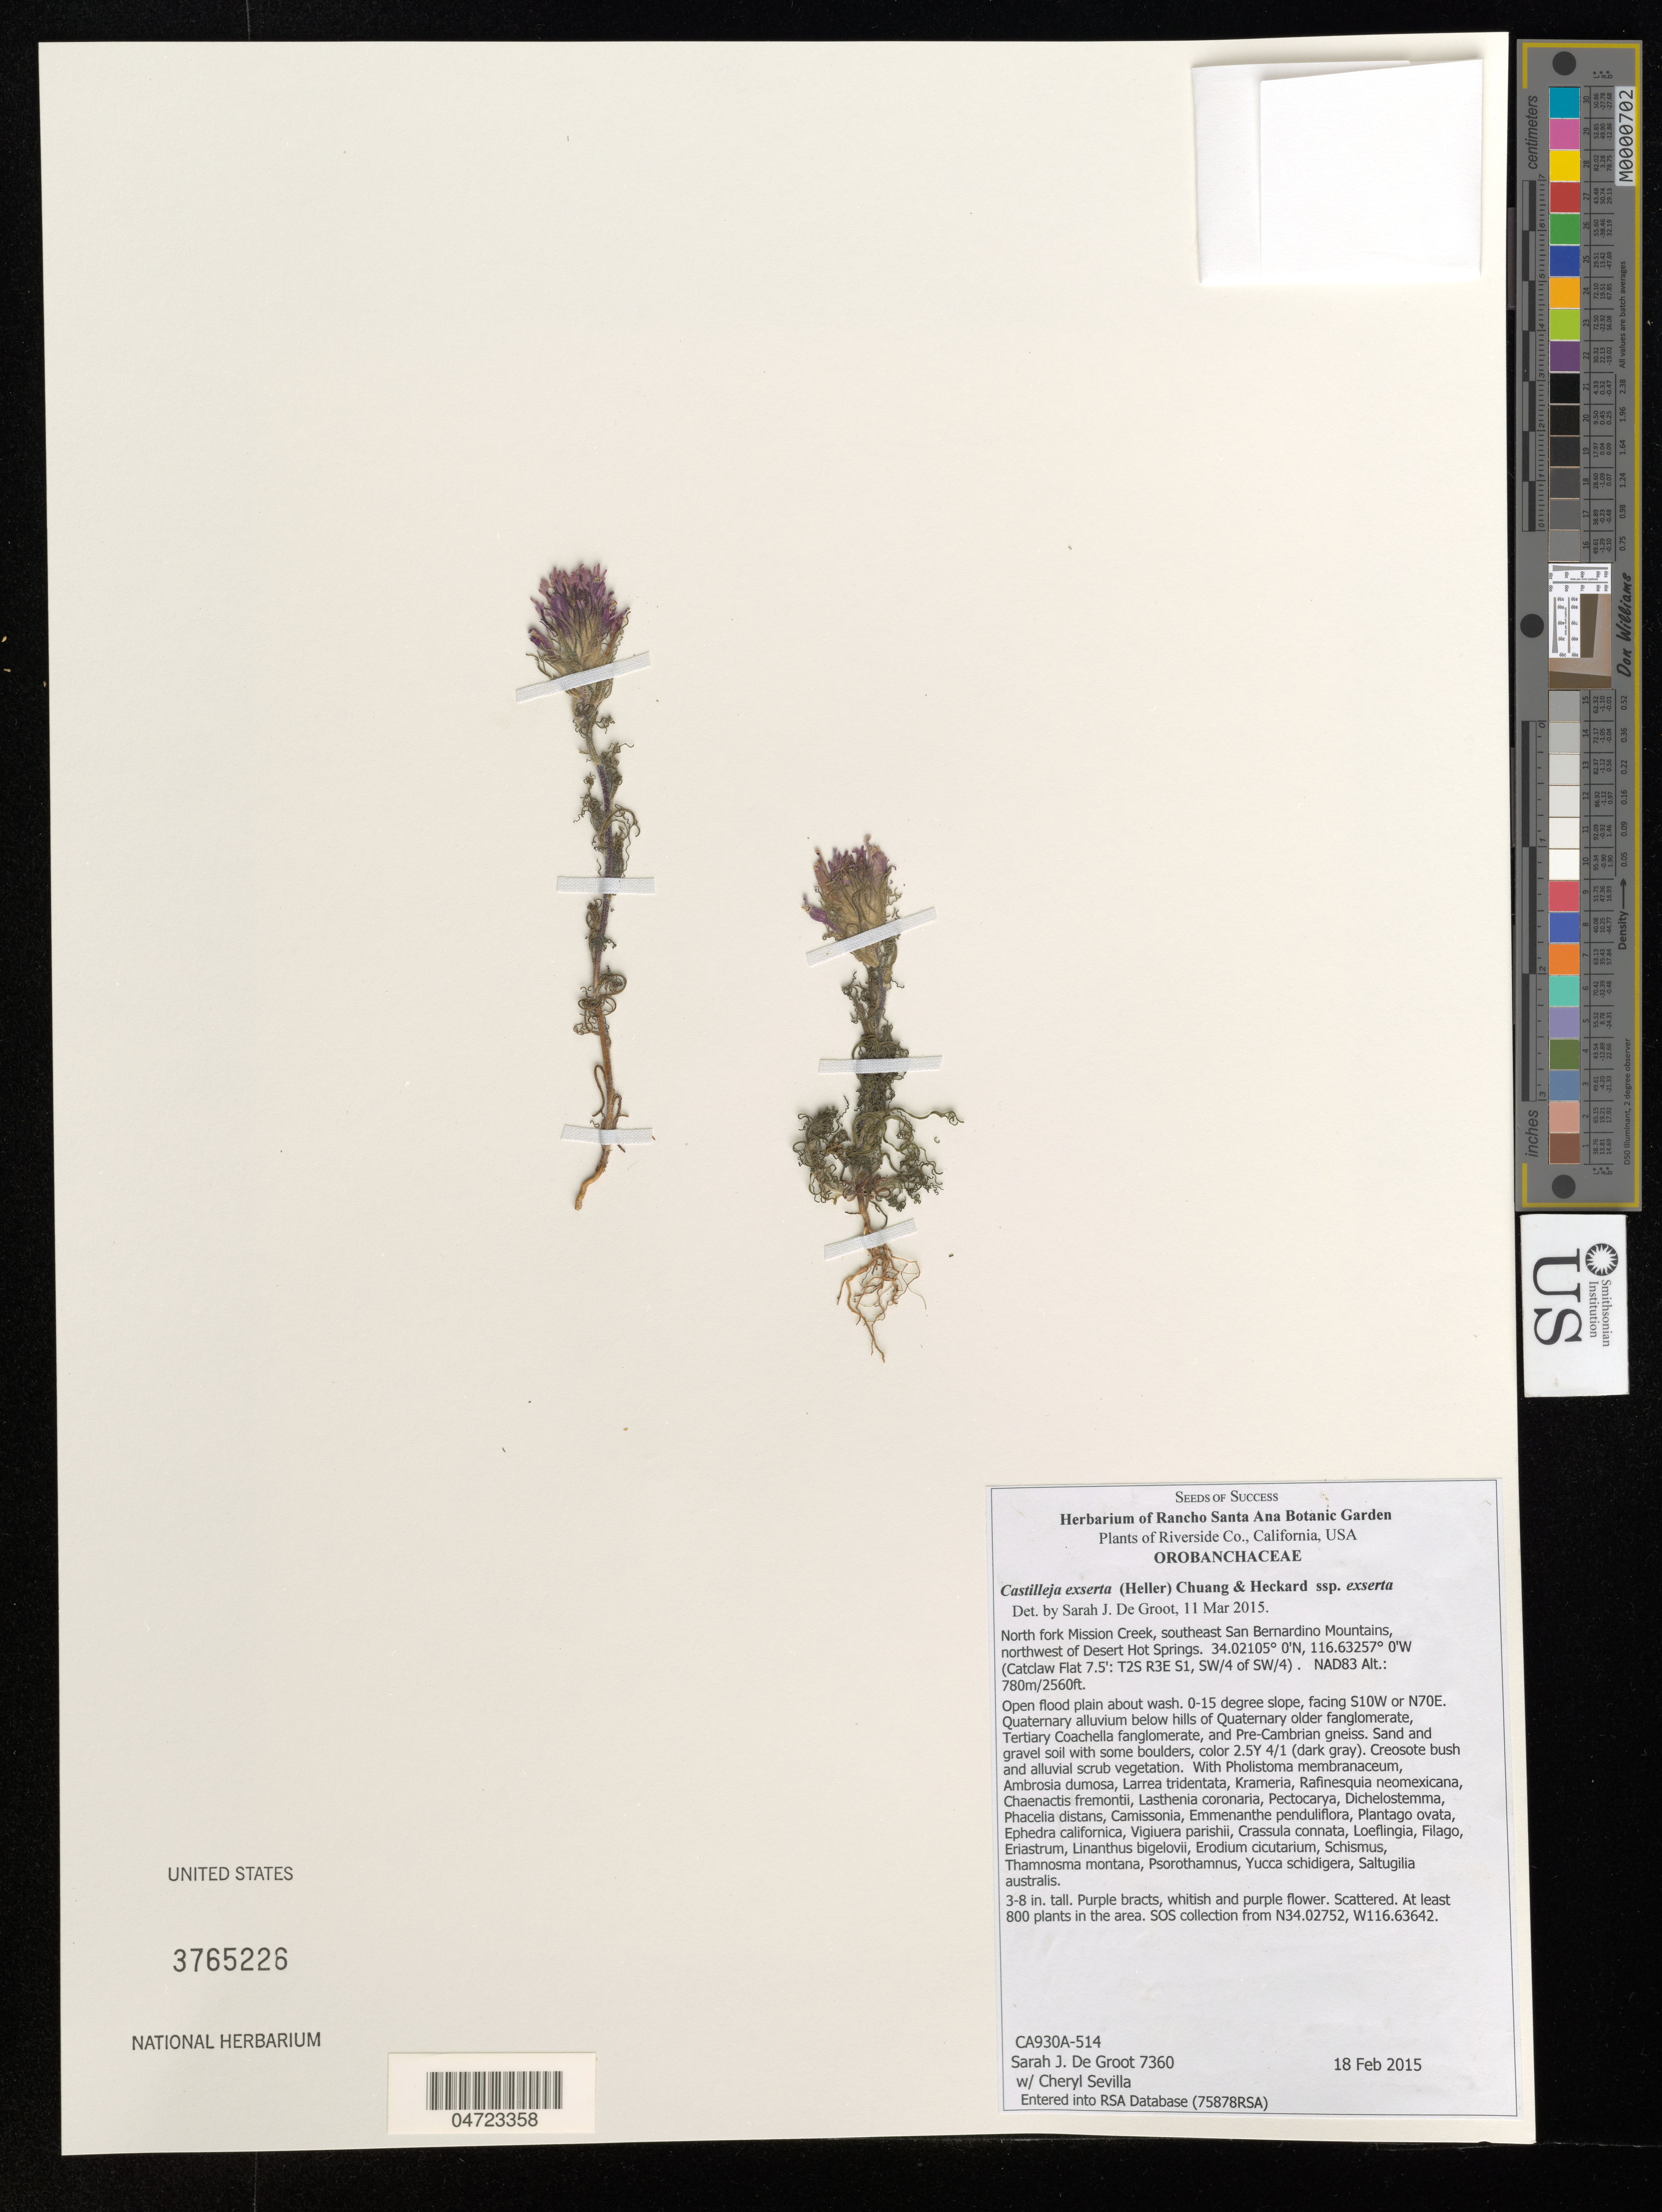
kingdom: Plantae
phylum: Tracheophyta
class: Magnoliopsida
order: Lamiales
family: Orobanchaceae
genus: Castilleja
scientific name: Castilleja exserta subsp. exserta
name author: (A. Heller) T.I. Chuang & Heckard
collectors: S. De Groot & C. Sevilla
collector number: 7360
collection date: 2015-02-18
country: United States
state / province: California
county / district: Riverside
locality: Riverside Co. North fork Mission Creek, southeast San Bernardino Mountains, northwest of Desert Hot Springs. (Catclaw Flat 7.5': T2S R3E S1, SW/4 of SW/4).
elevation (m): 780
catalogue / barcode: US 3765226